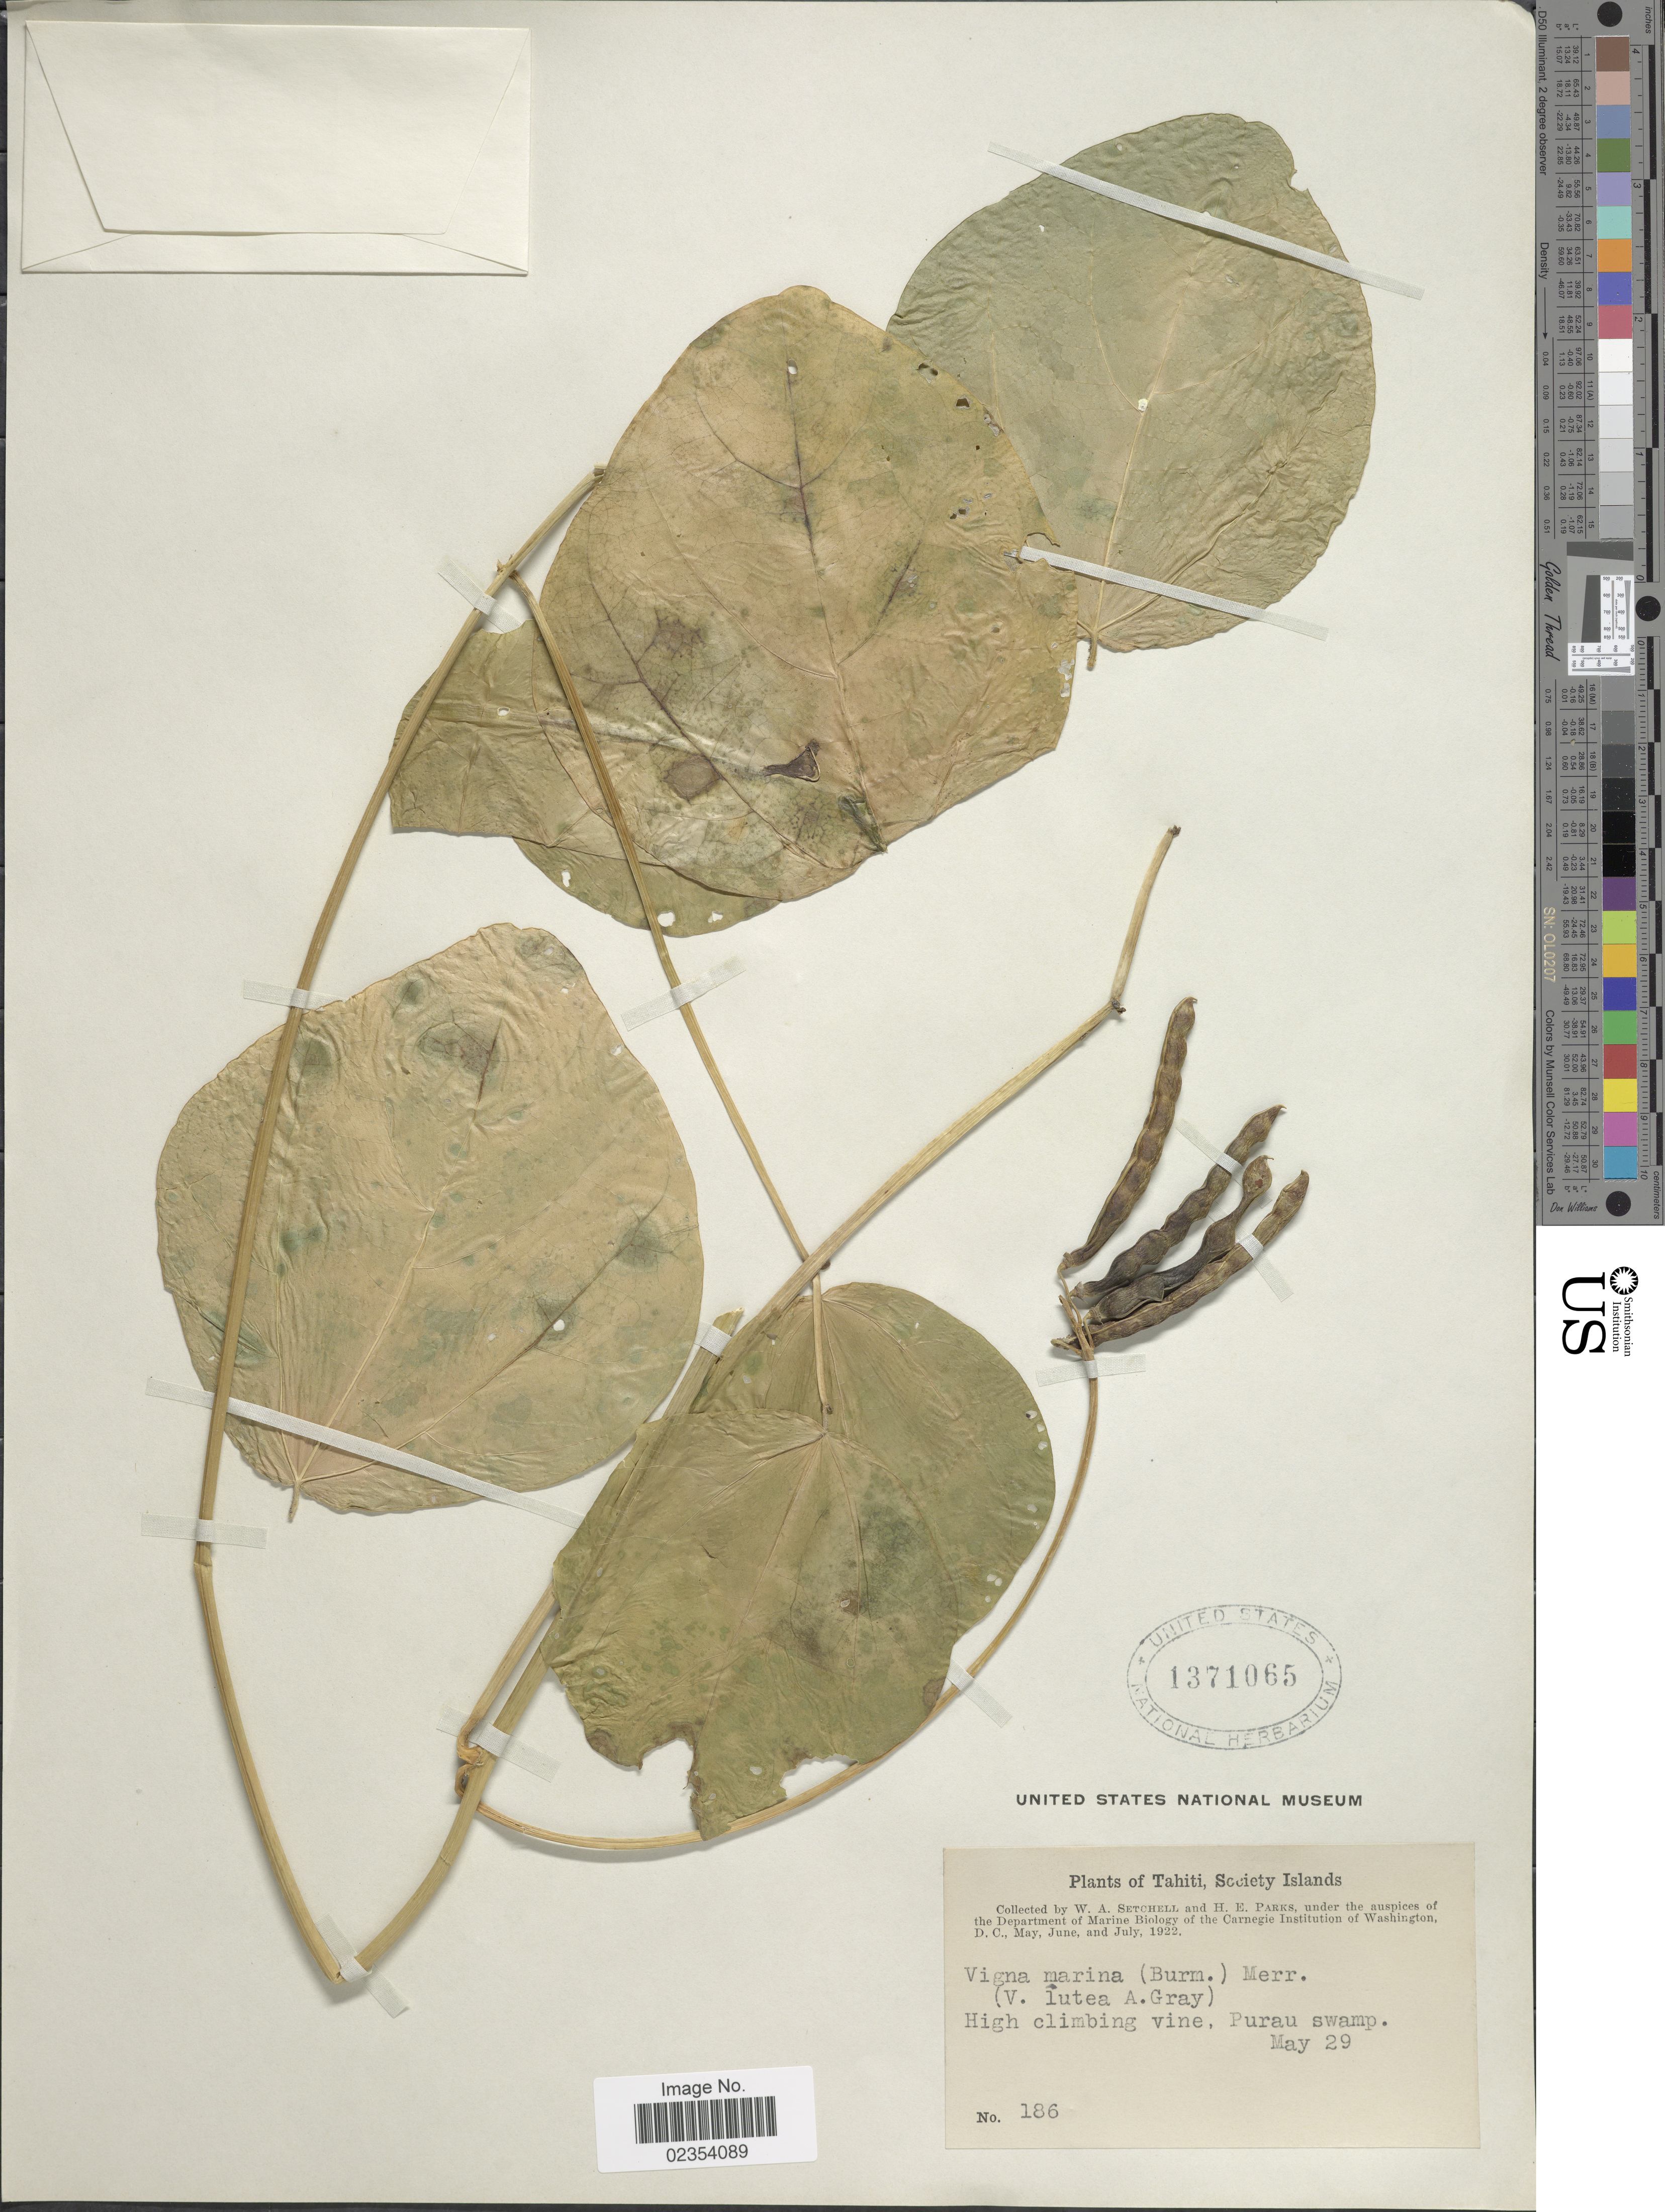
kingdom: Plantae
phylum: Tracheophyta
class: Magnoliopsida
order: Fabales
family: Fabaceae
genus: Vigna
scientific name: Vigna marina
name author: (Burm.) Merr.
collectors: W. Setchell & H. E. Parks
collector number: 186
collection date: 1922-05-29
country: French Polynesia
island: Tahiti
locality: Tahiti, Society Islands. High climbing vine, Purau swamp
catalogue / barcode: US 1371065